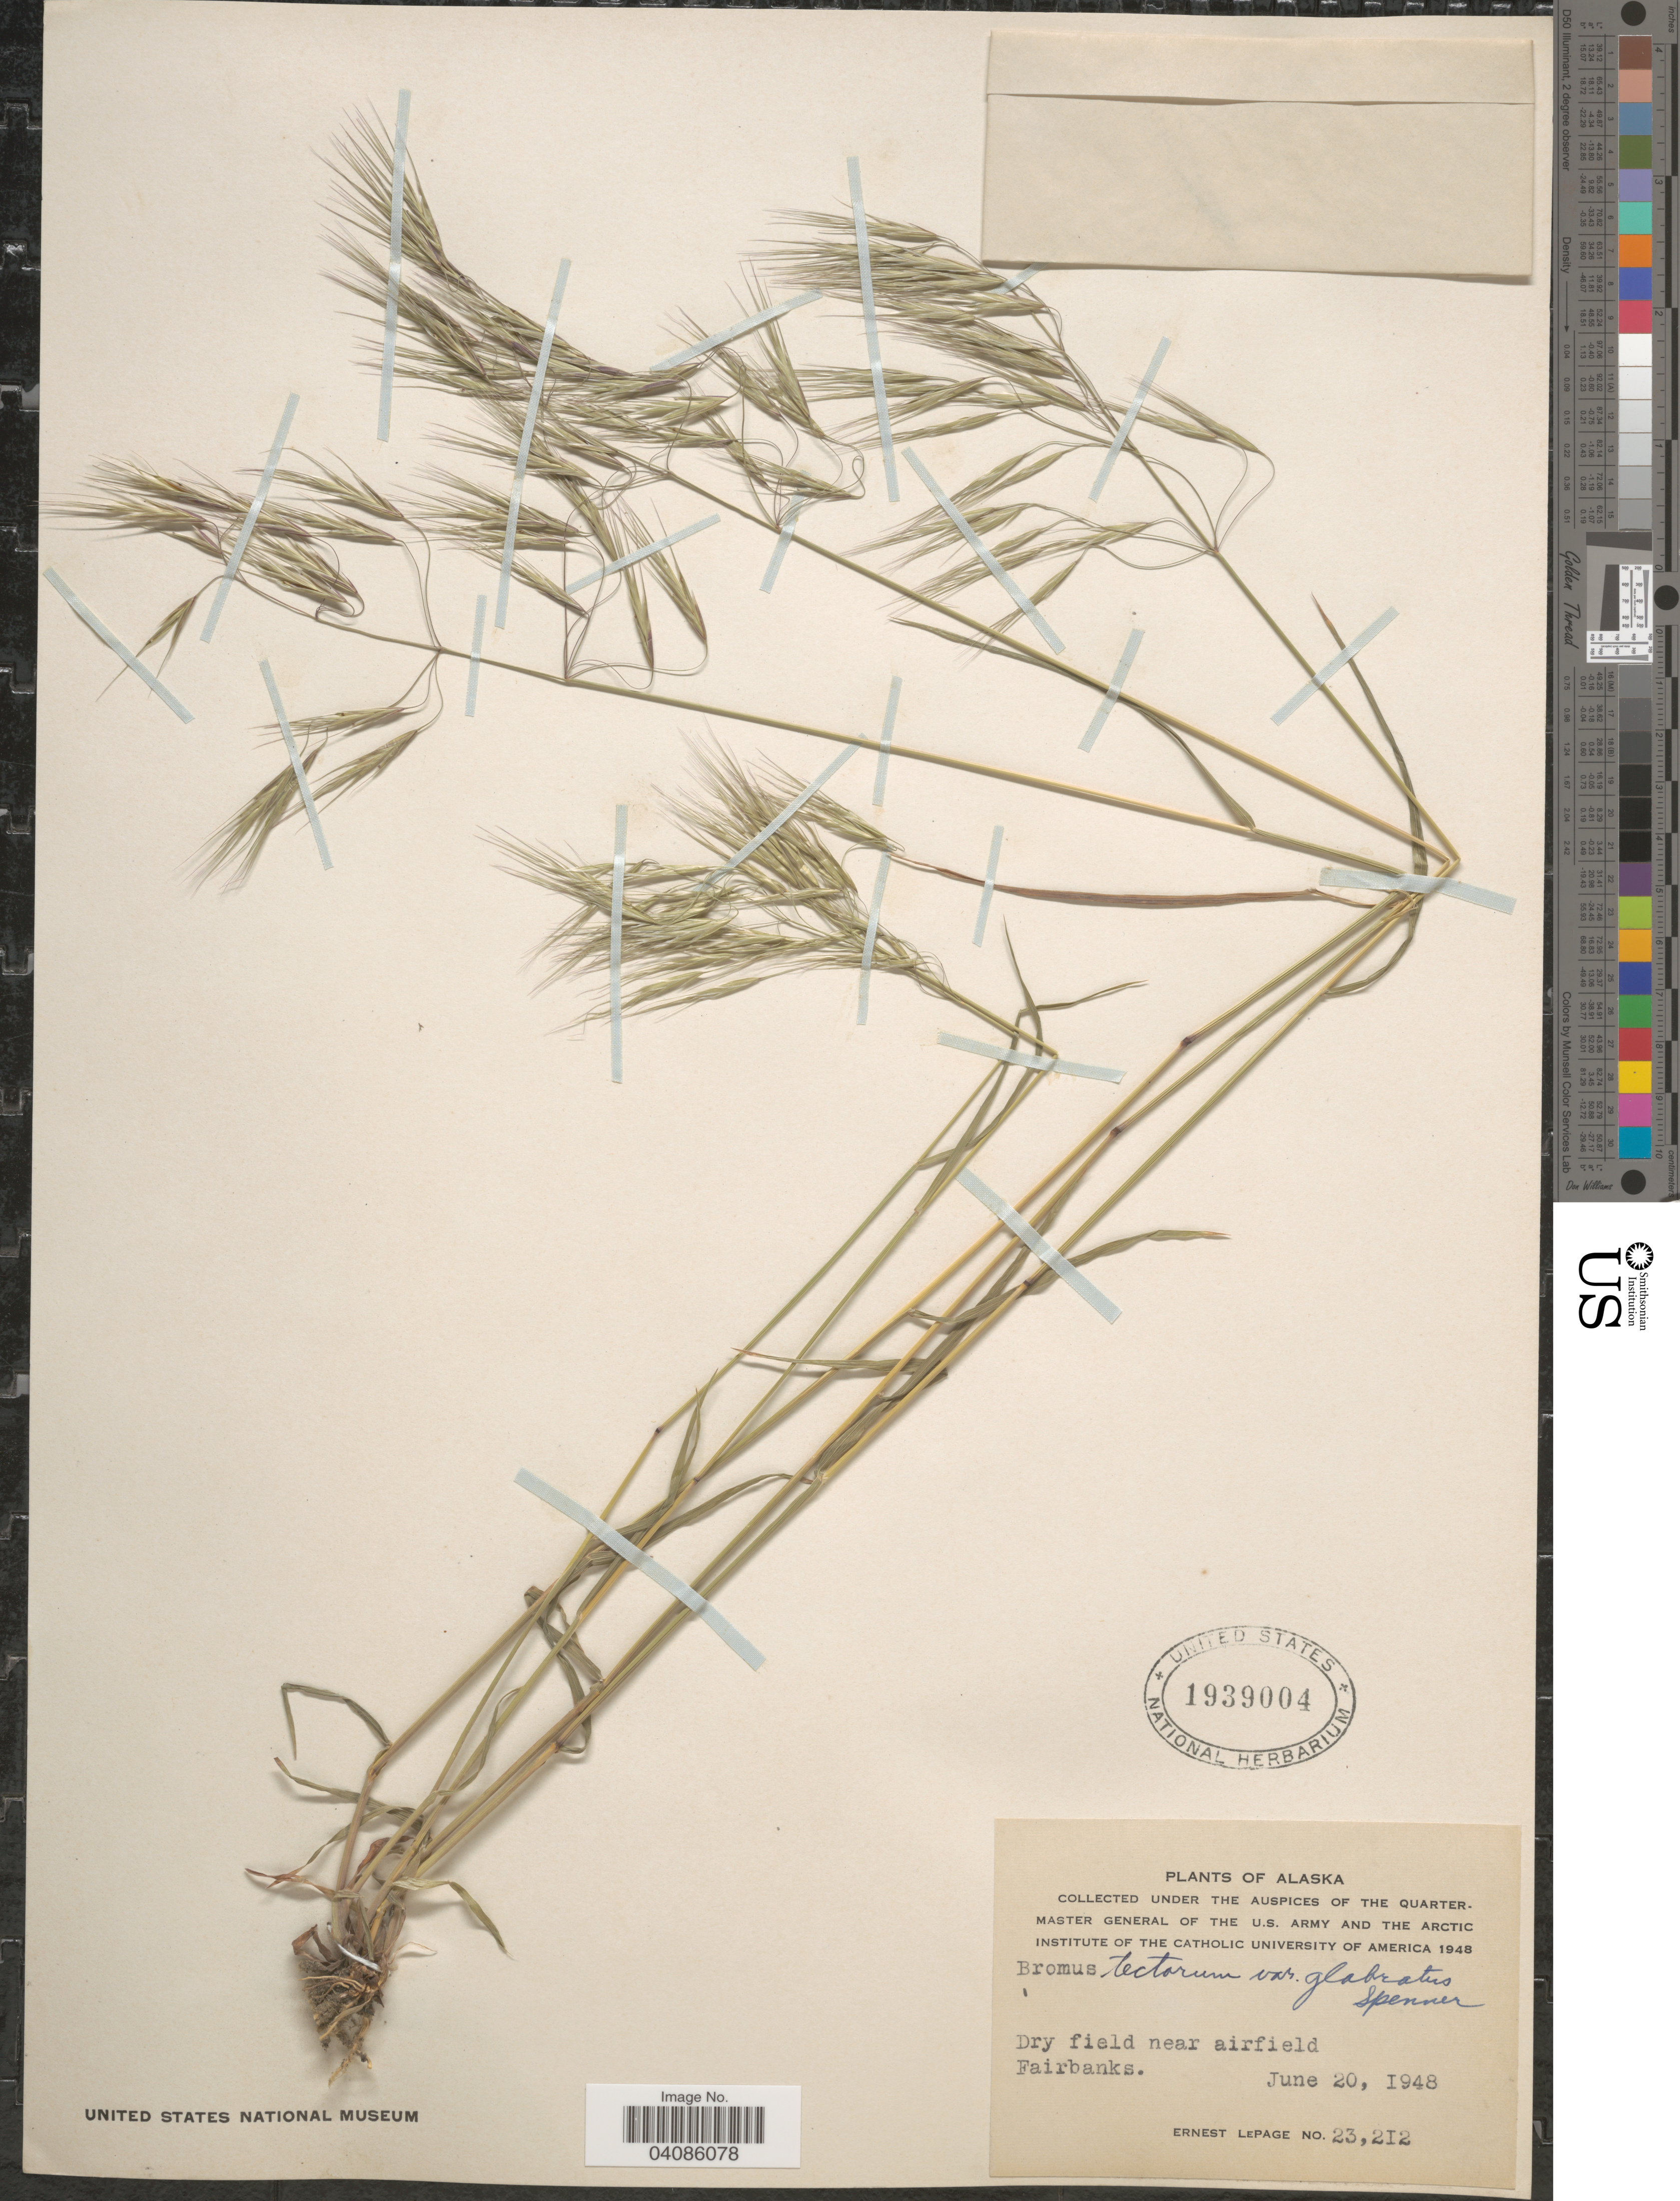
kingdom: Plantae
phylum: Tracheophyta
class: Liliopsida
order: Poales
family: Poaceae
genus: Bromus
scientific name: Bromus tectorum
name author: L.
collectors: E. Lepage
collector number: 23212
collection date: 1948-06-20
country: United States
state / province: Alaska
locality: Dry field near airfield. Fairbanks.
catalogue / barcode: US 1939004